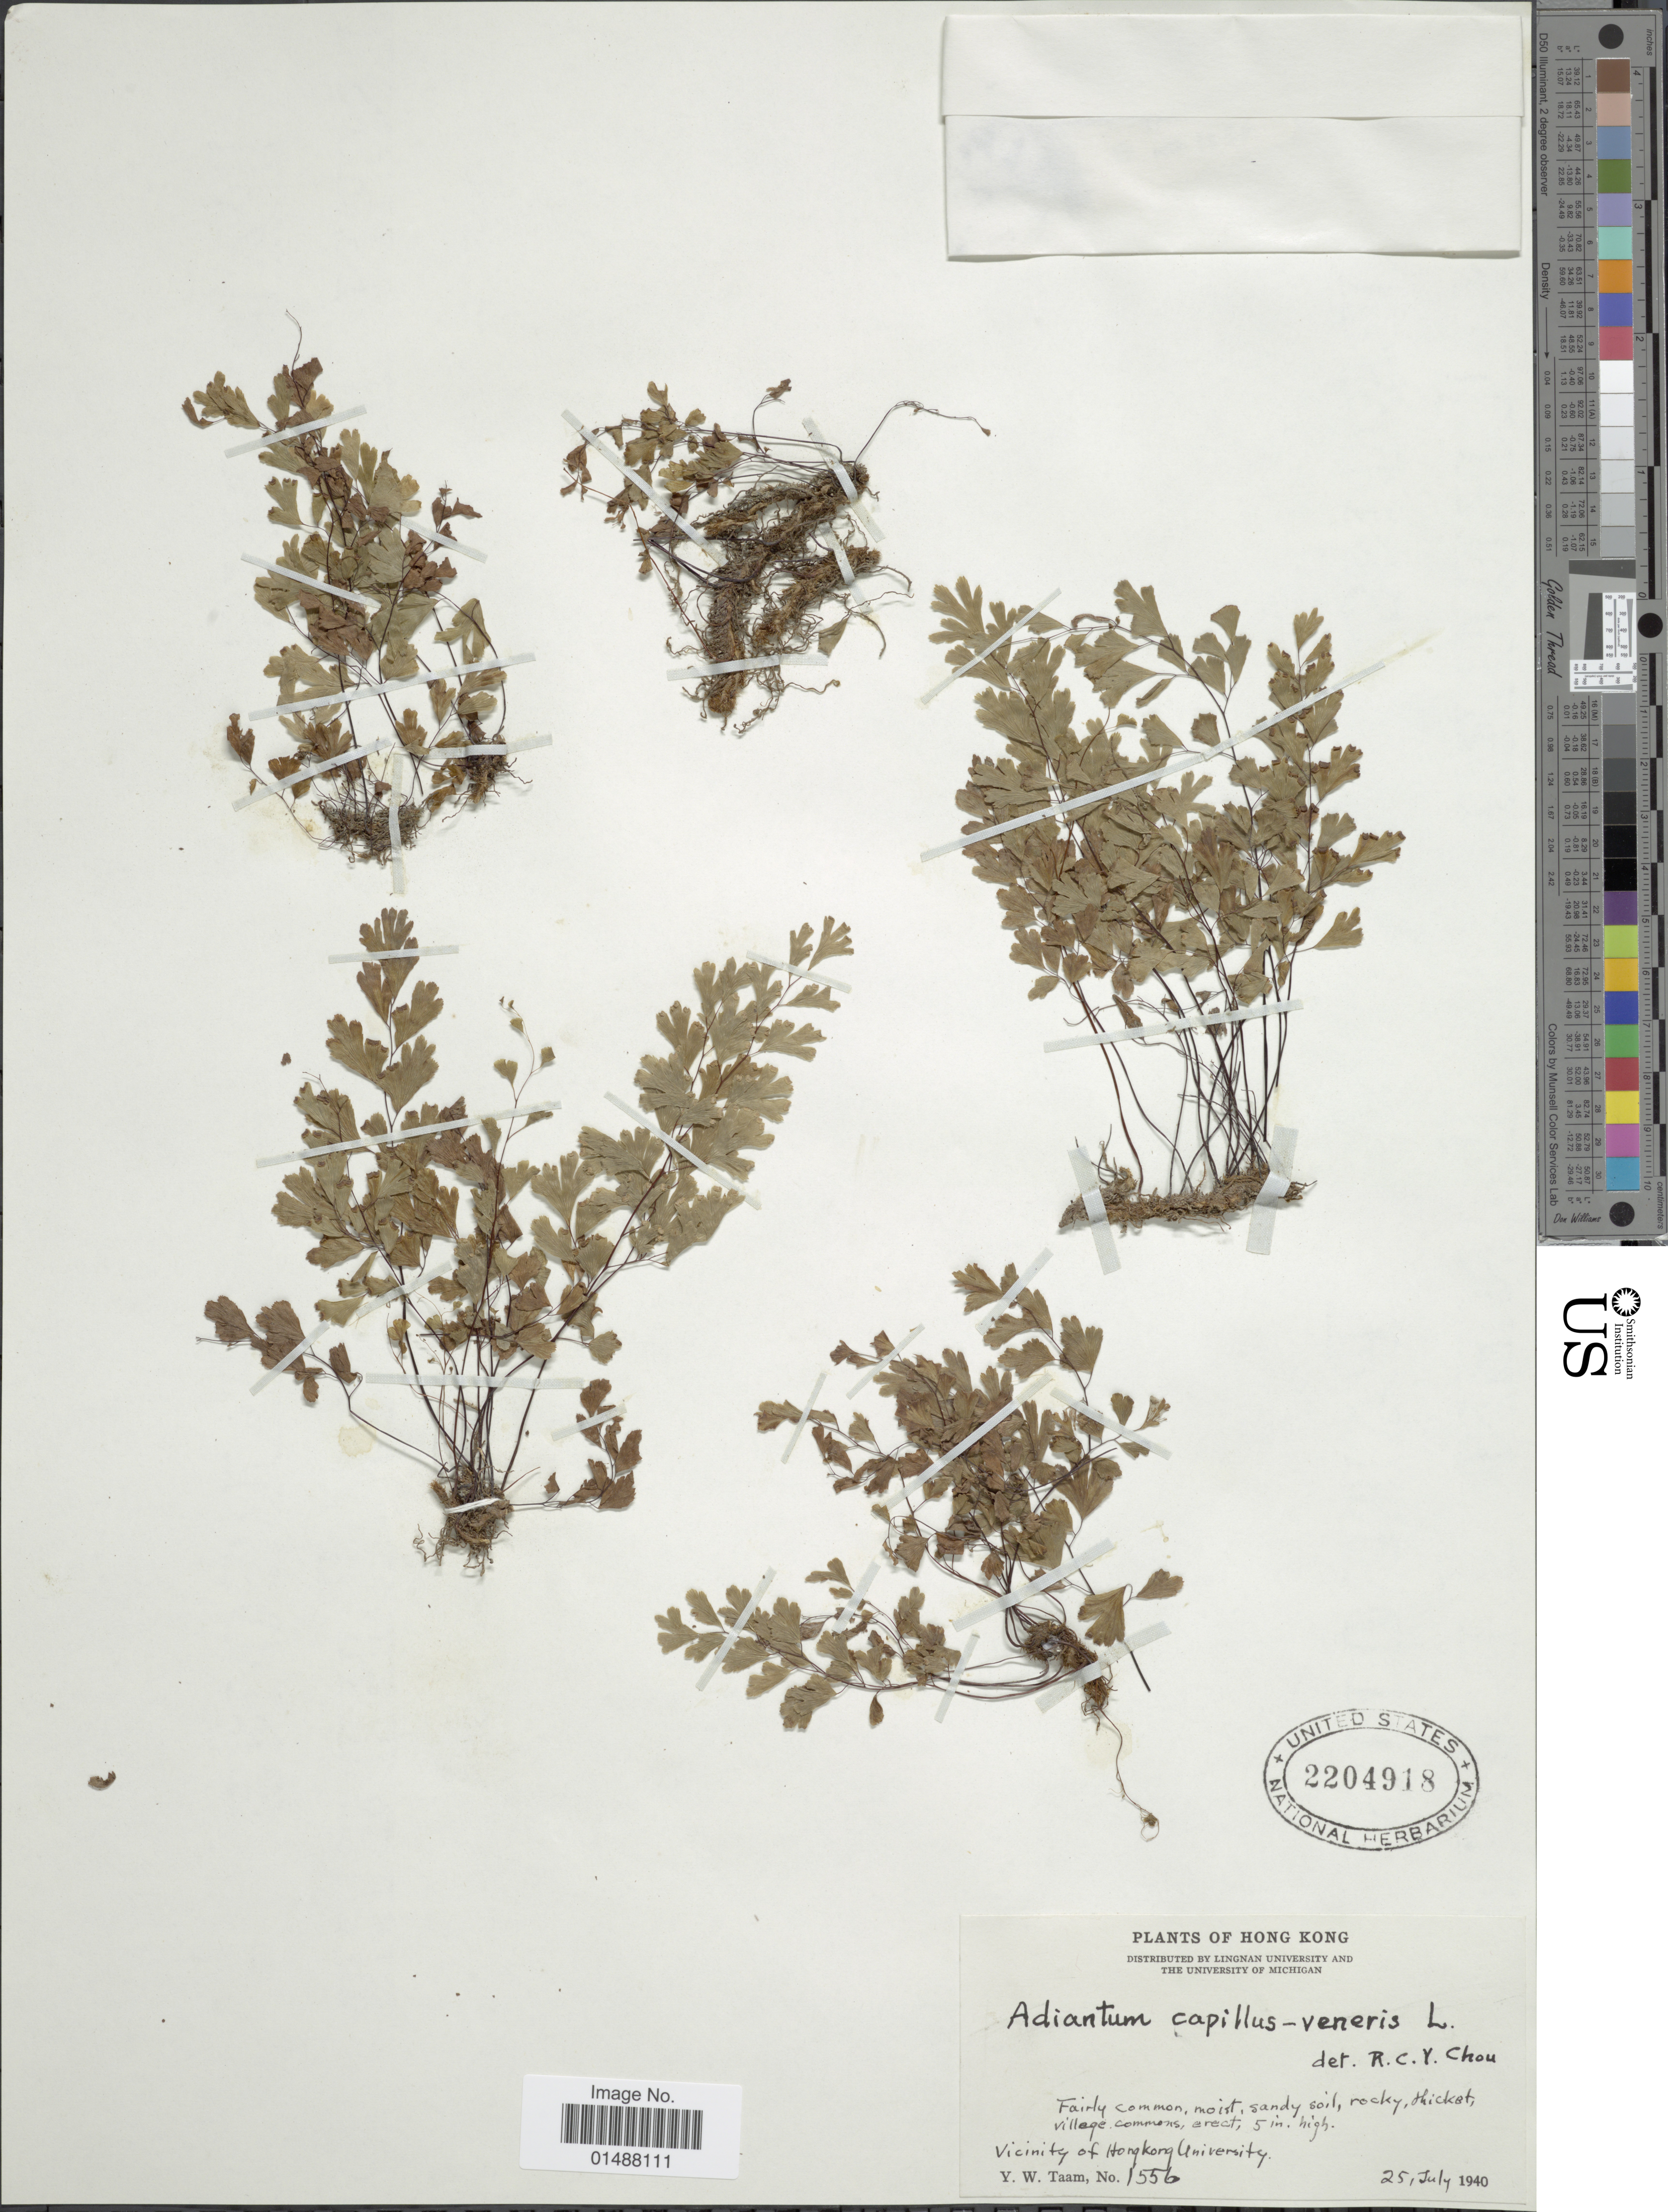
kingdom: Plantae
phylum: Tracheophyta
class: Polypodiopsida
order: Polypodiales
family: Pteridaceae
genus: Adiantum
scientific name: Adiantum capillus-veneris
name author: L.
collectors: Y. W. Taam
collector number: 1556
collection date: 1940-07-25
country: China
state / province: Hong Kong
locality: Hong Kong, Vicinity of Hong Kong University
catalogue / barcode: US 2204918